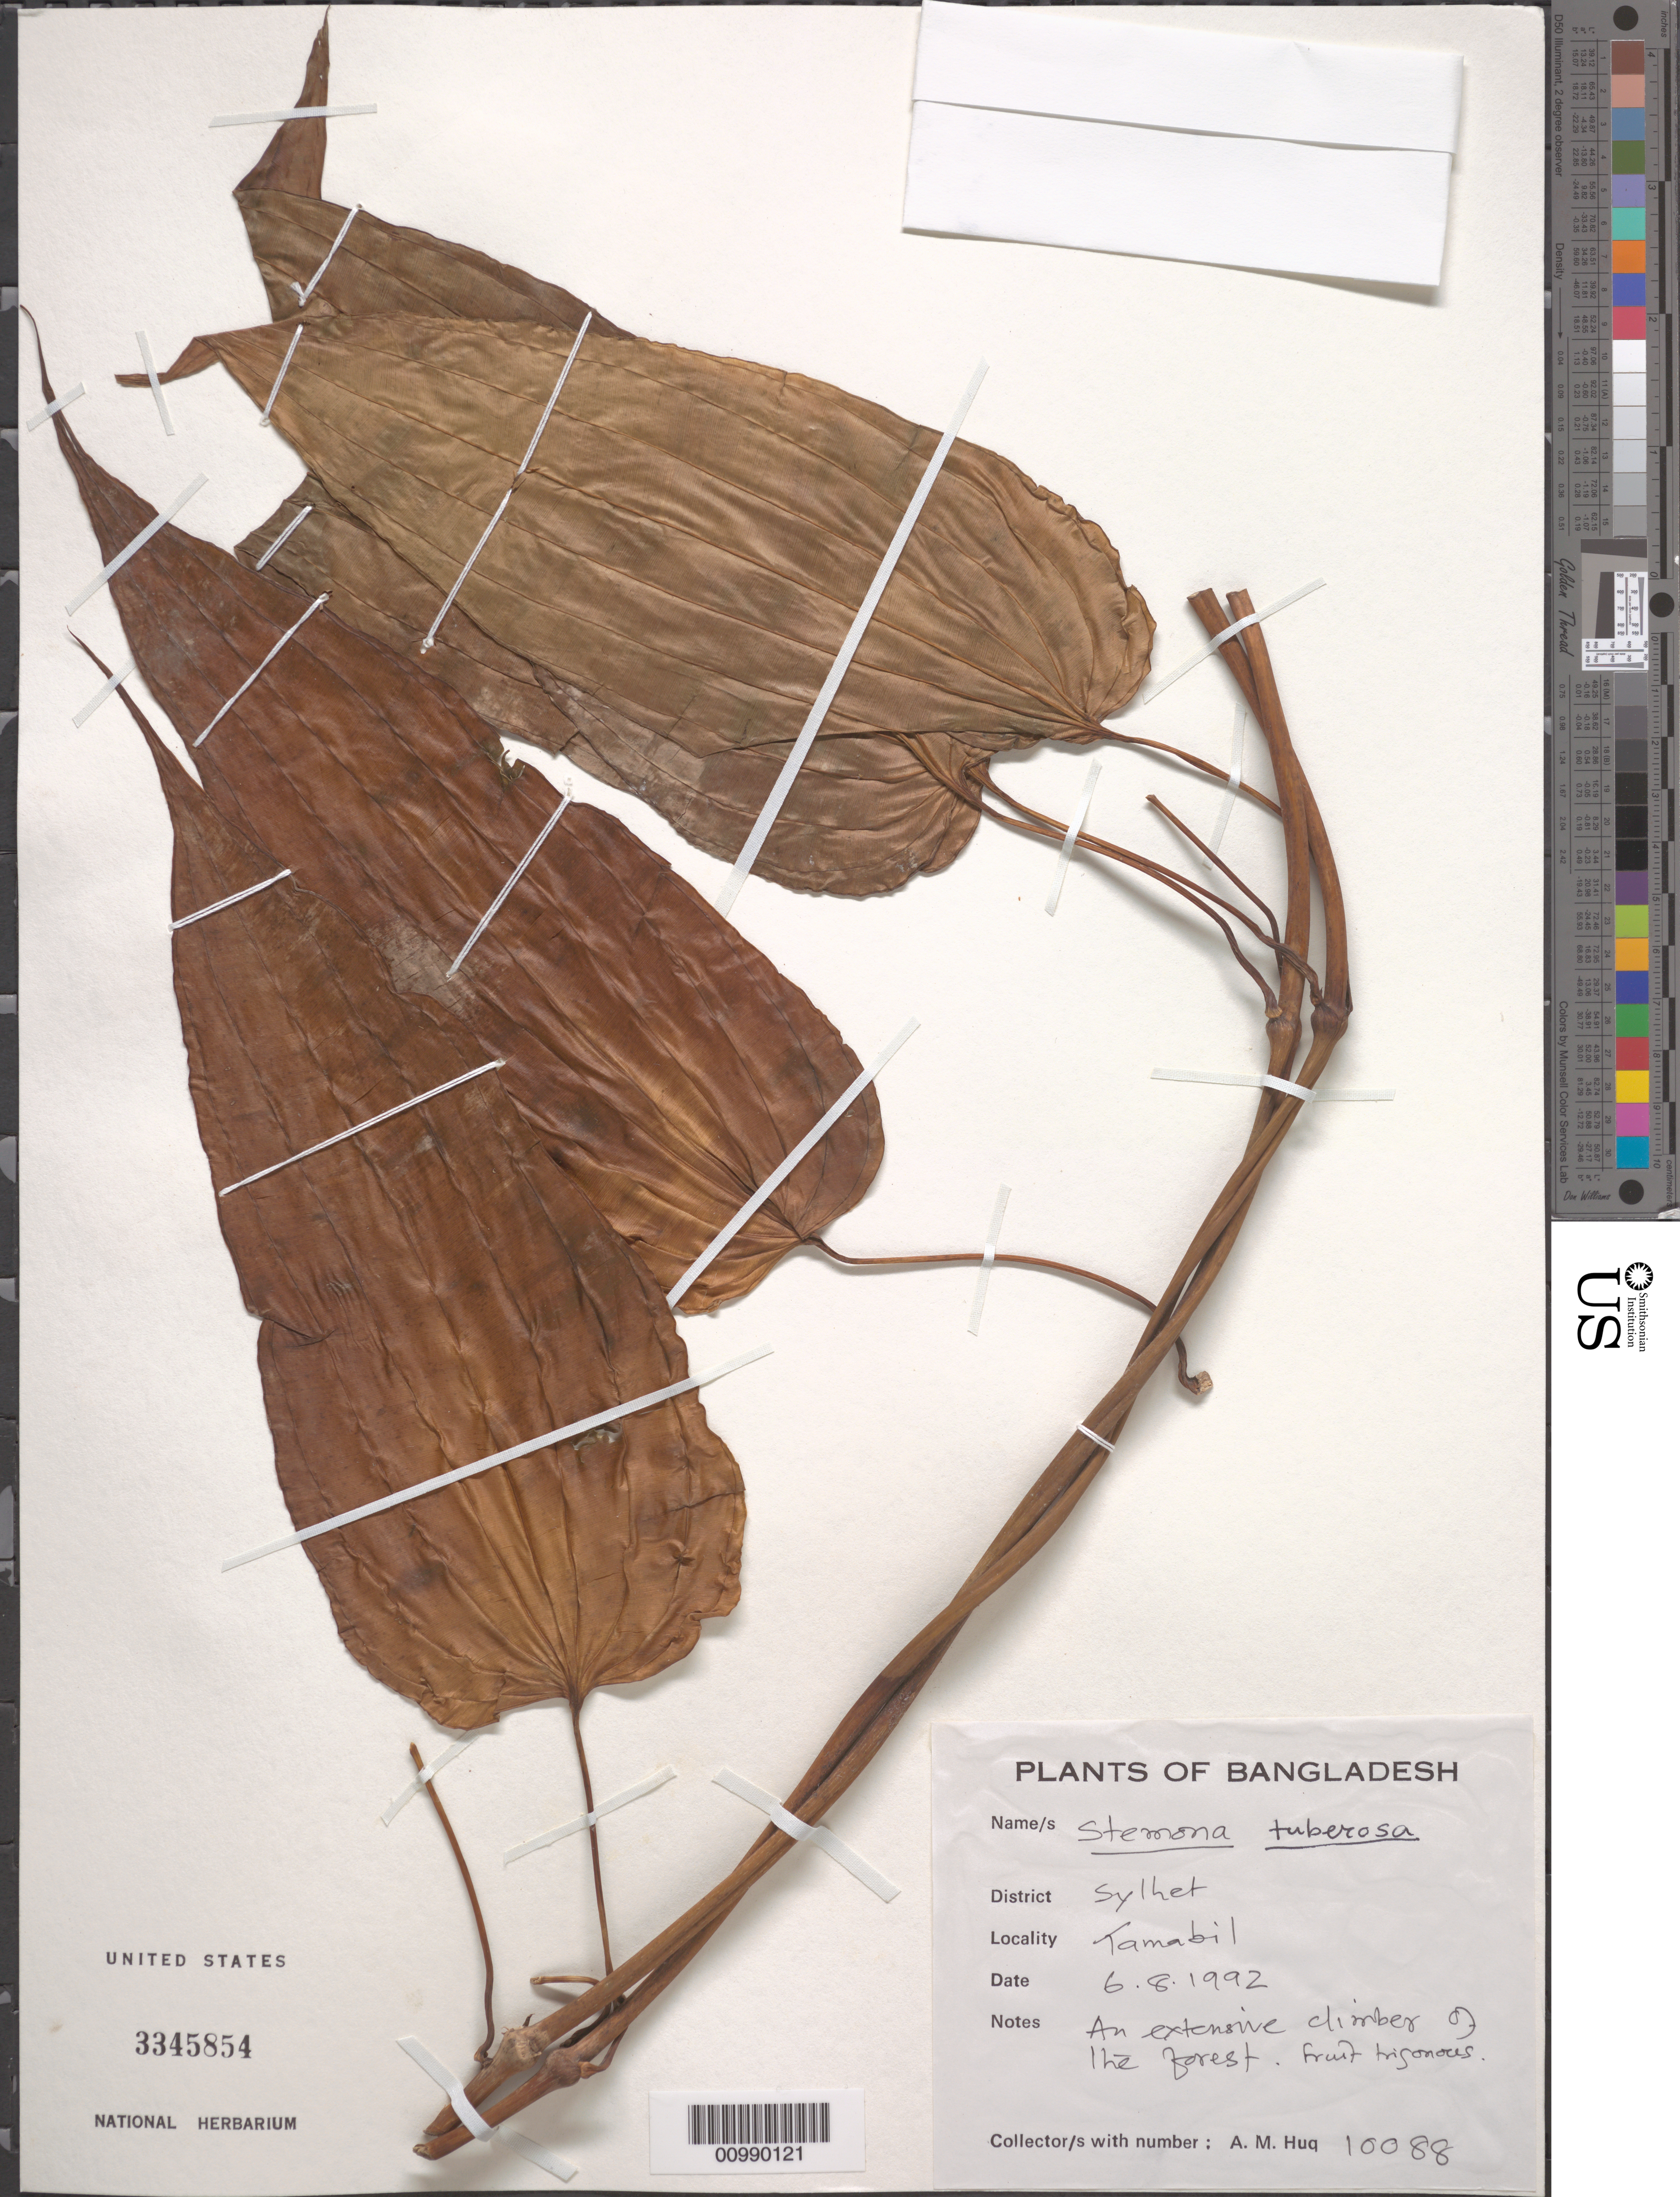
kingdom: Plantae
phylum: Tracheophyta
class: Liliopsida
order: Pandanales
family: Stemonaceae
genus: Stemona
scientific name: Stemona tuberosa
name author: Lour.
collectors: A. M. Huq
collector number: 10088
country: Bangladesh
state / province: Sylhet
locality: Tamabil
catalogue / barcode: US 3345854